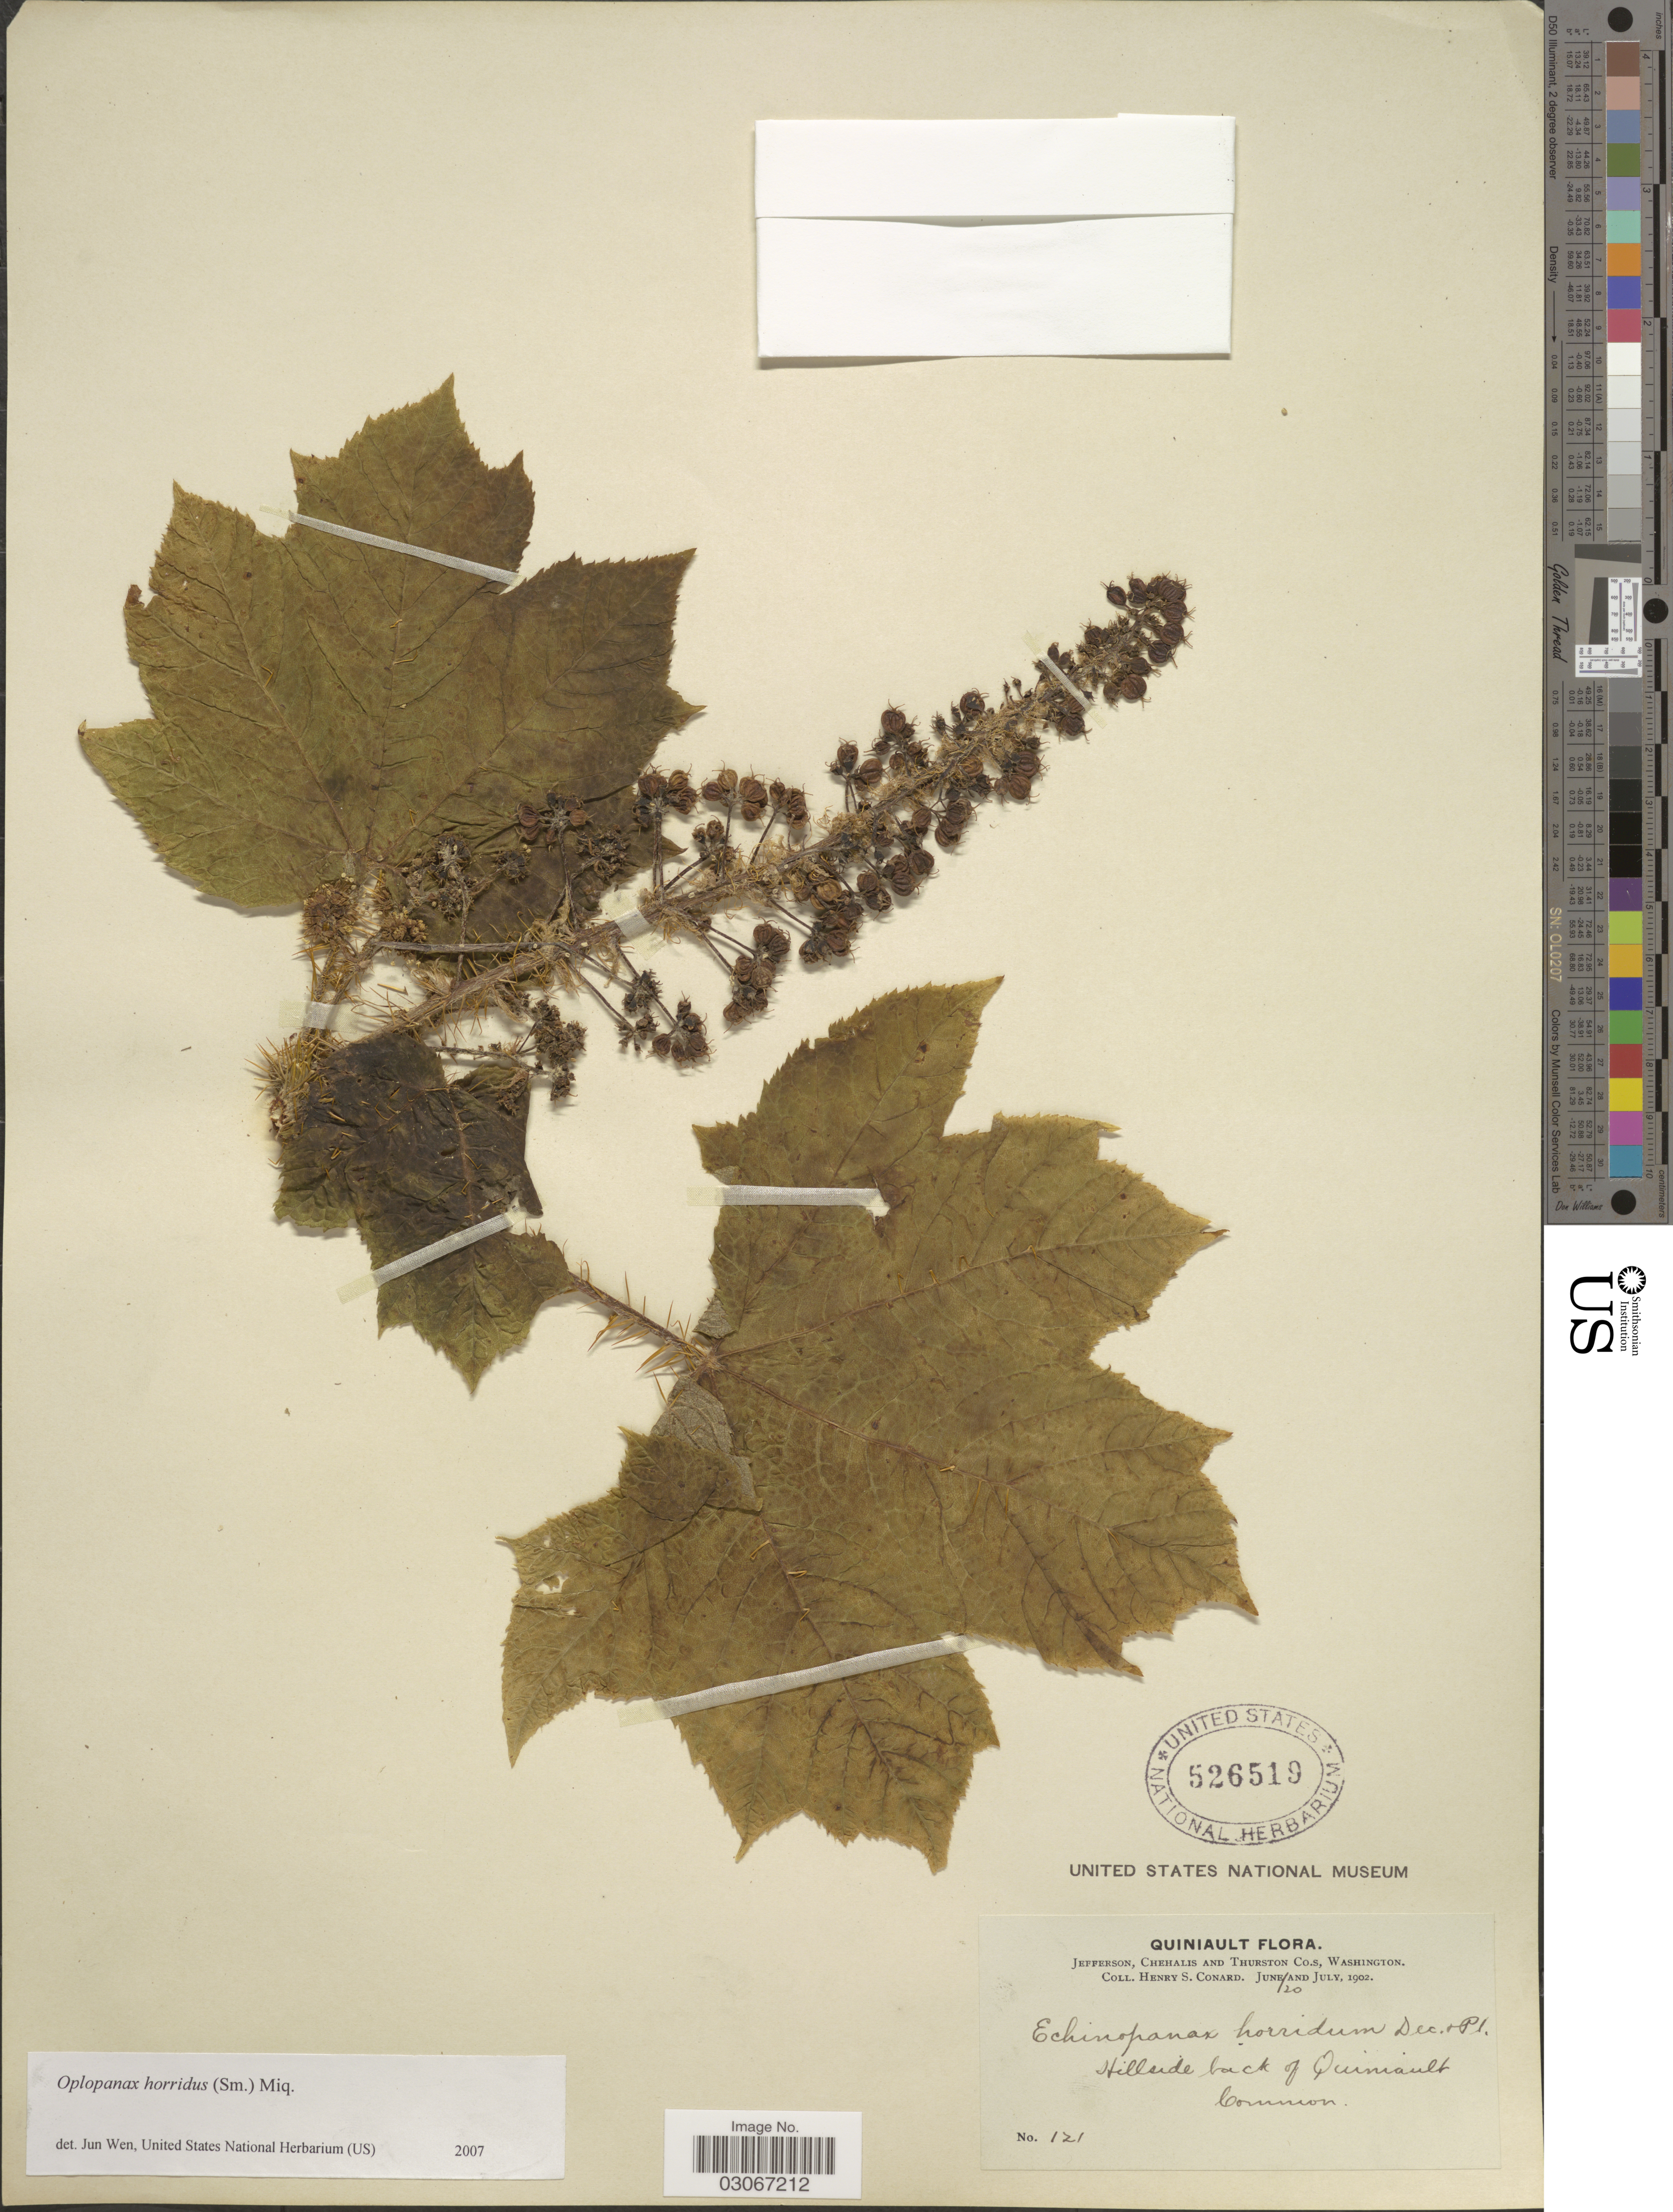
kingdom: Plantae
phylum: Tracheophyta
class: Magnoliopsida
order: Apiales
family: Apiaceae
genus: Opopanax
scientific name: Opopanax horridus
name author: Miq. ex Dippel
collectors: H. S. Conard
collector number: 121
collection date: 1902-06-20/1902-07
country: United States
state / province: Washington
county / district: Thurston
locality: Quiniault. Jefferson, Chehalis and Thurston Co.s, Washington. Hillside back of Quiniault.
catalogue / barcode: US 526519